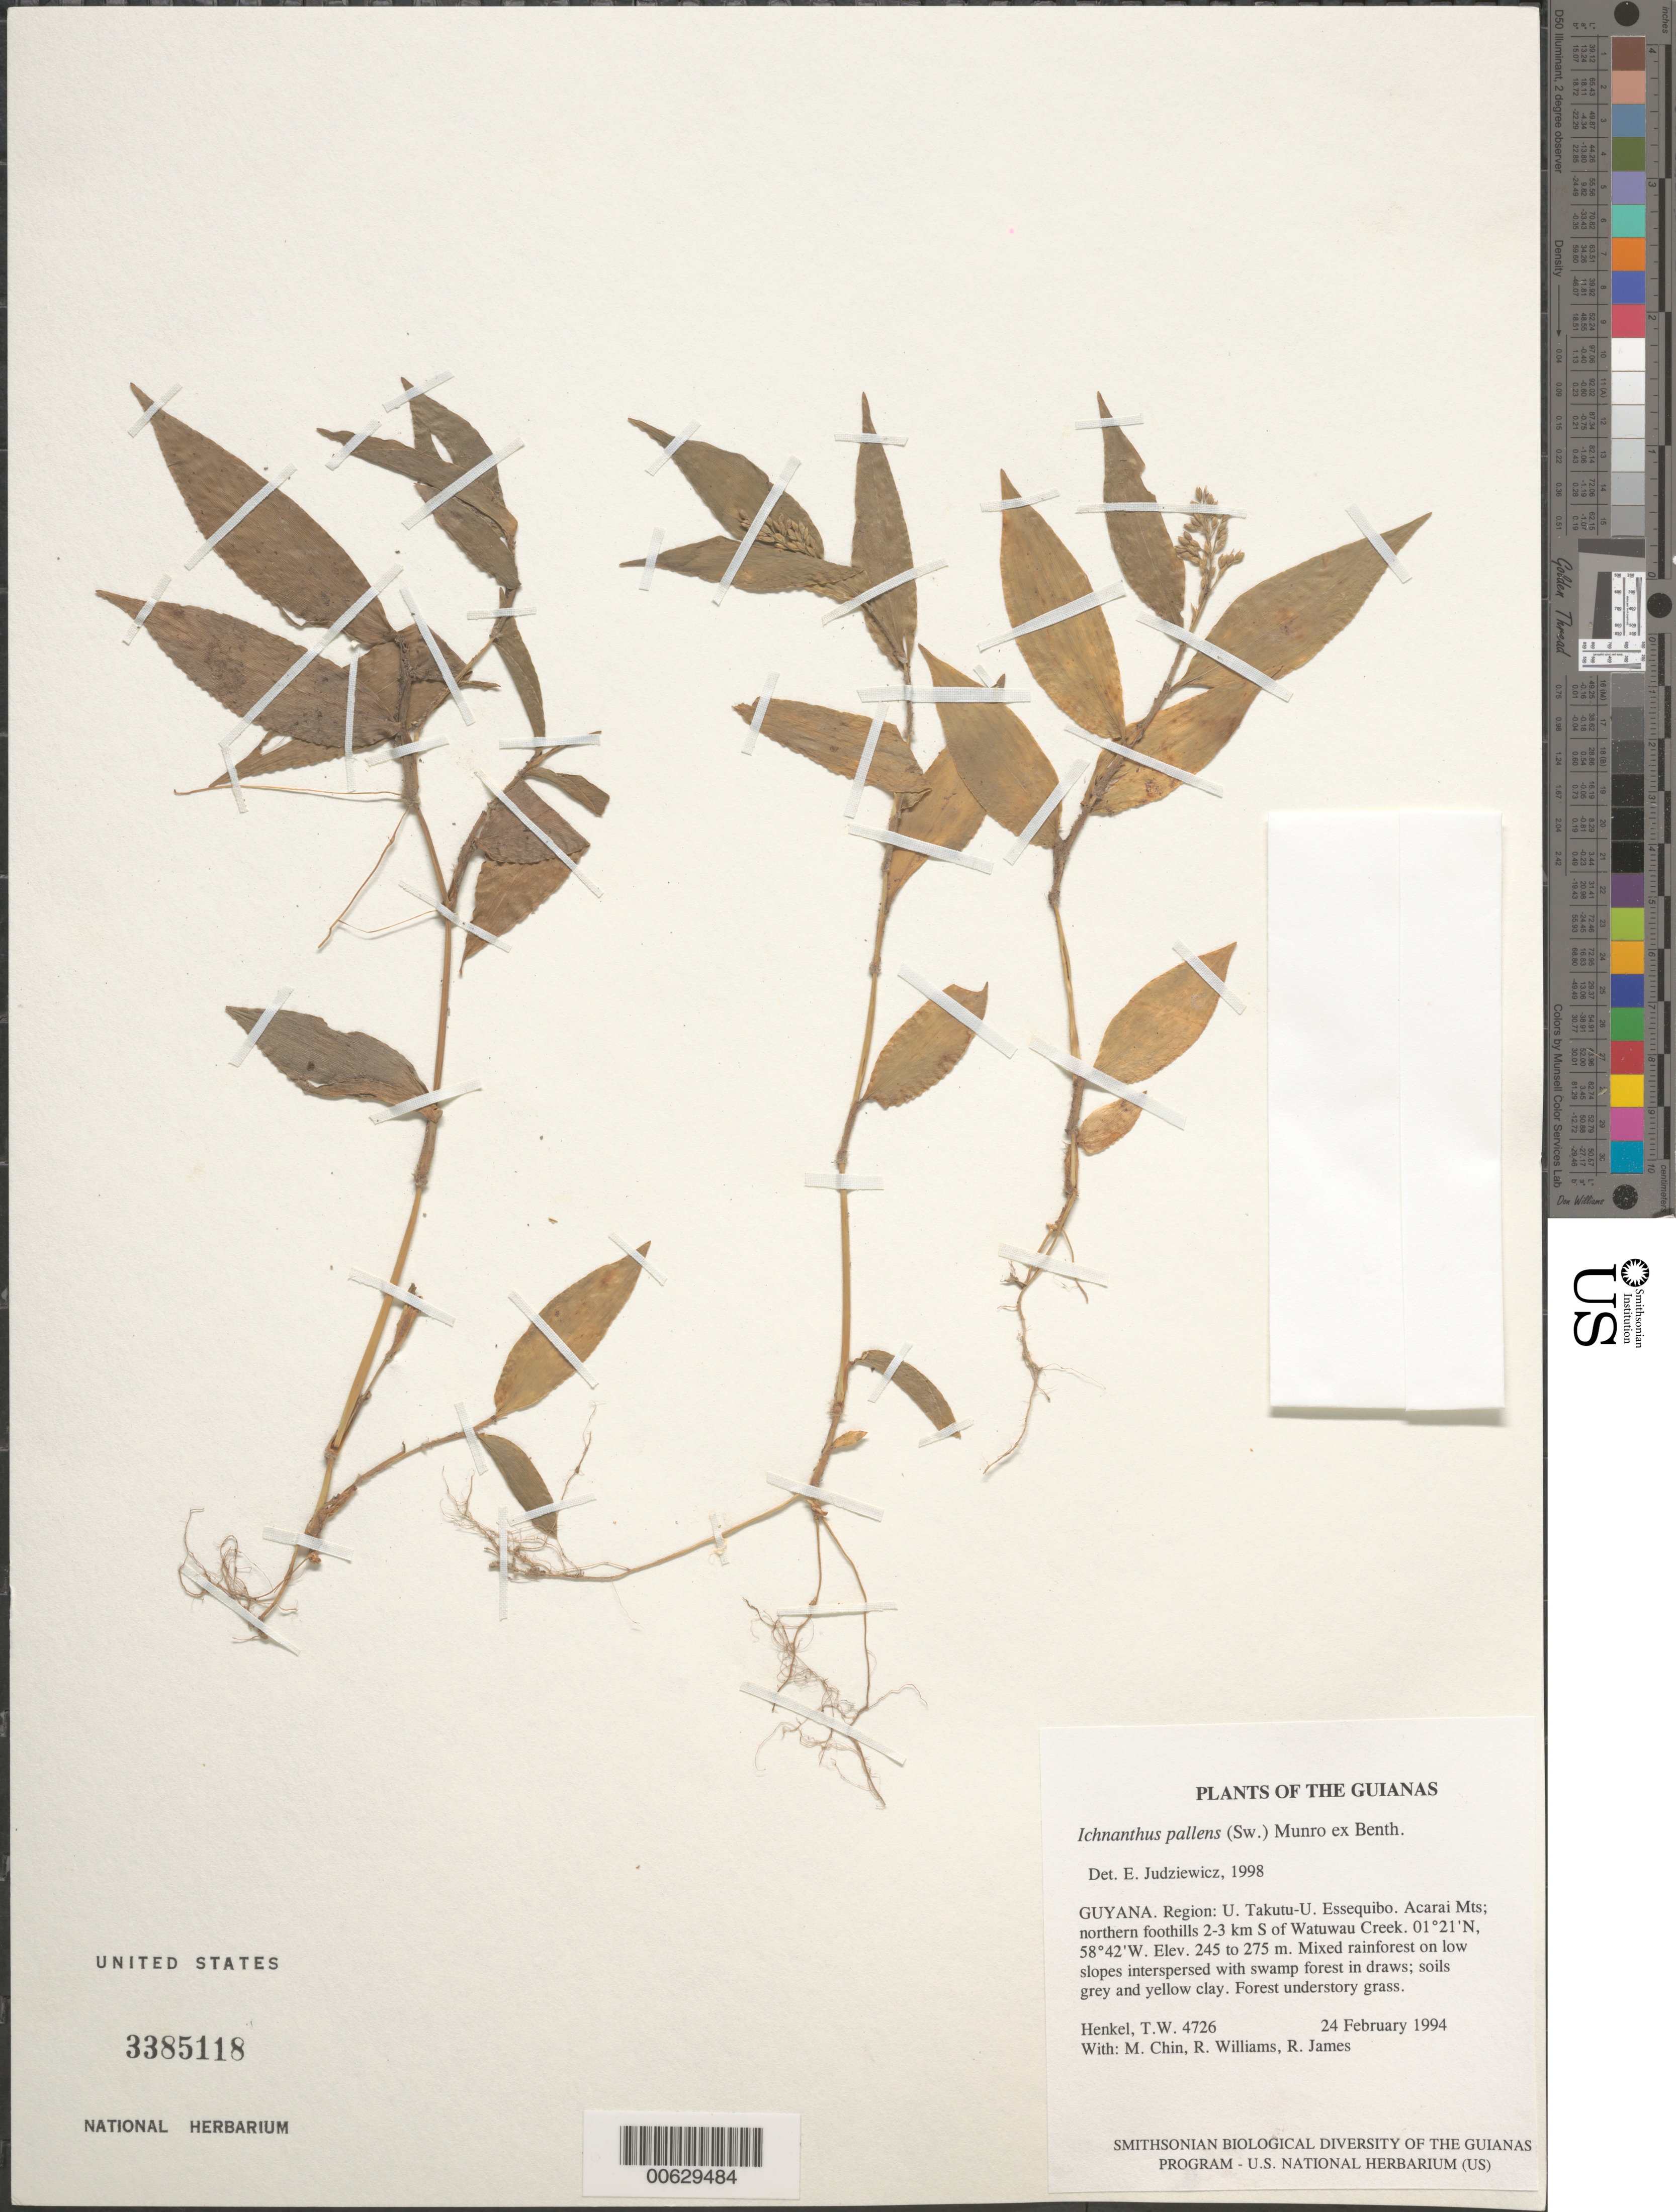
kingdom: Plantae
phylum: Tracheophyta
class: Liliopsida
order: Poales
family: Poaceae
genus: Ichnanthus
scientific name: Ichnanthus pallens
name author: (Sw.) Munro ex Benth.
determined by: Judziewicz, E. J.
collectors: T. Henkel, M. Chin, R. Williams & R. James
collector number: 4726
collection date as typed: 24 February 1994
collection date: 1994-02-24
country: Guyana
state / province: U. Takutu-U. Essequibo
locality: Acarai Mts; northern foothills 2-3 km S of Watuwau Creek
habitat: Mixed rainforest on low slopes interspersed with swamp forest in draws; soils grey and yellow clay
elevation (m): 245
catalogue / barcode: US 3385118